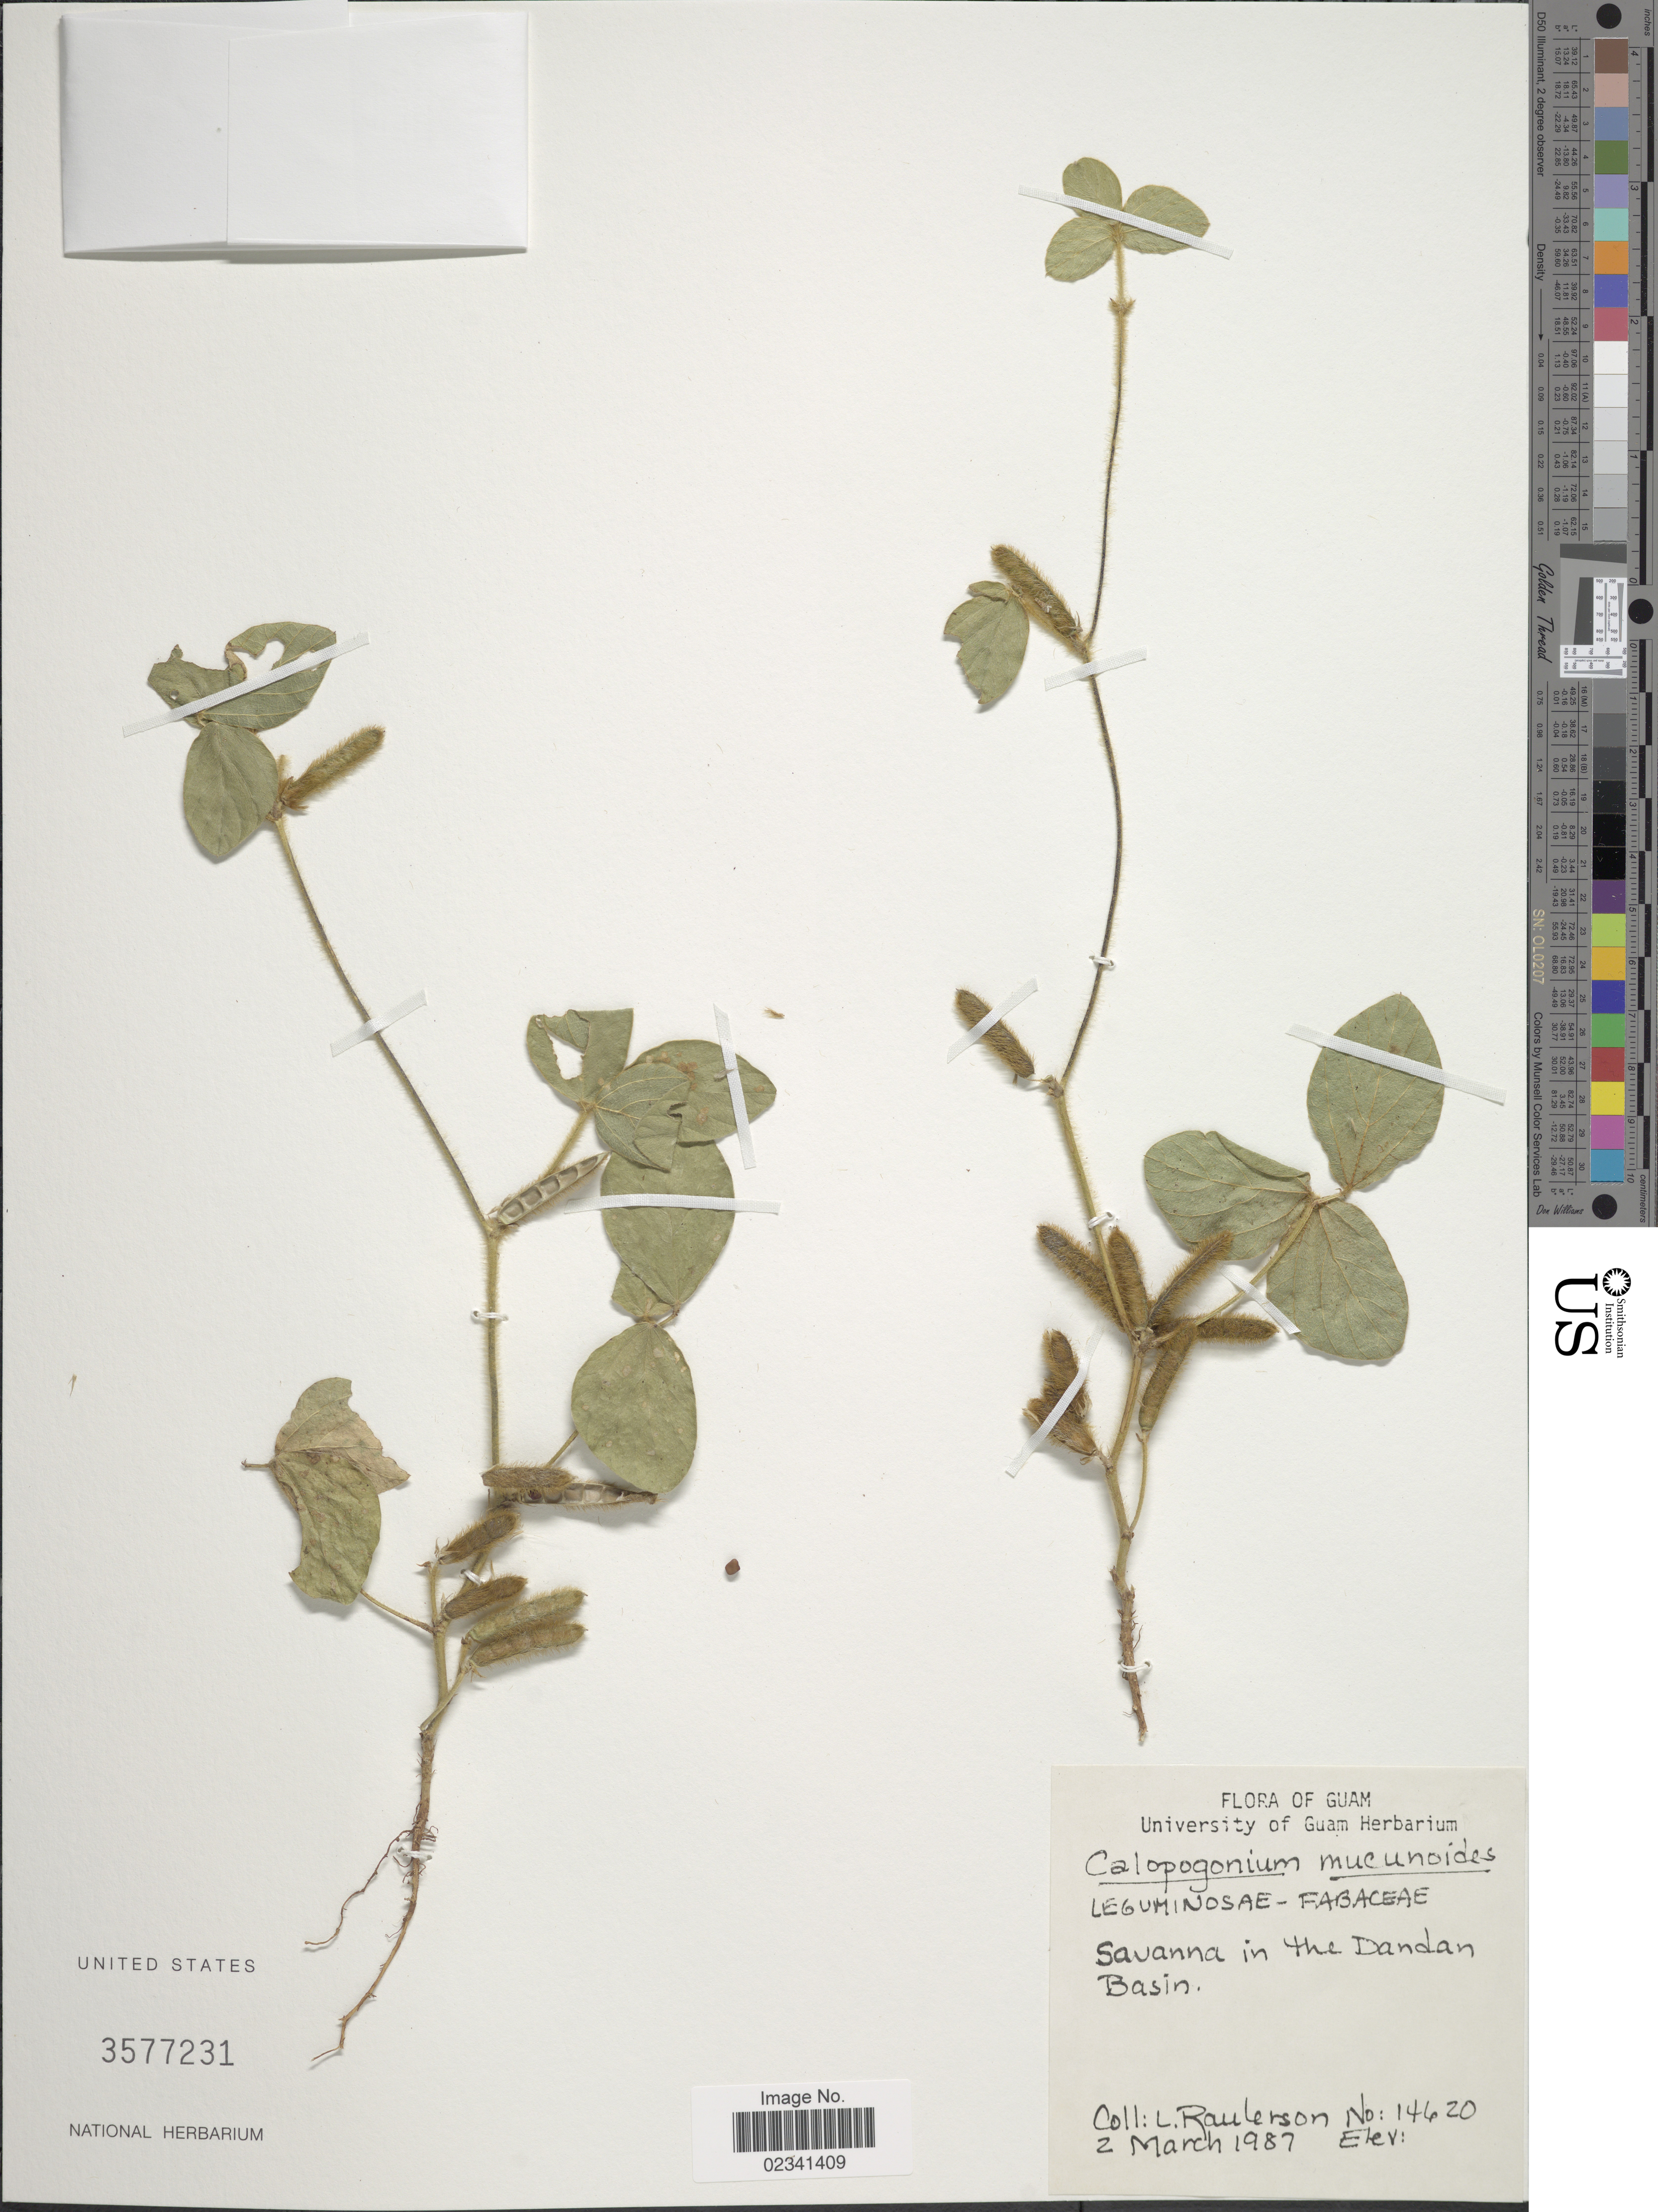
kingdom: Plantae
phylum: Tracheophyta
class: Magnoliopsida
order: Fabales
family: Fabaceae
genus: Calopogonium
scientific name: Calopogonium mucunoides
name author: Desv.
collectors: L. Raulerson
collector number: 14620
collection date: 1987-03-02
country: Guam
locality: Savanna in the Dandan Basin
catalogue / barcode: US 3577231